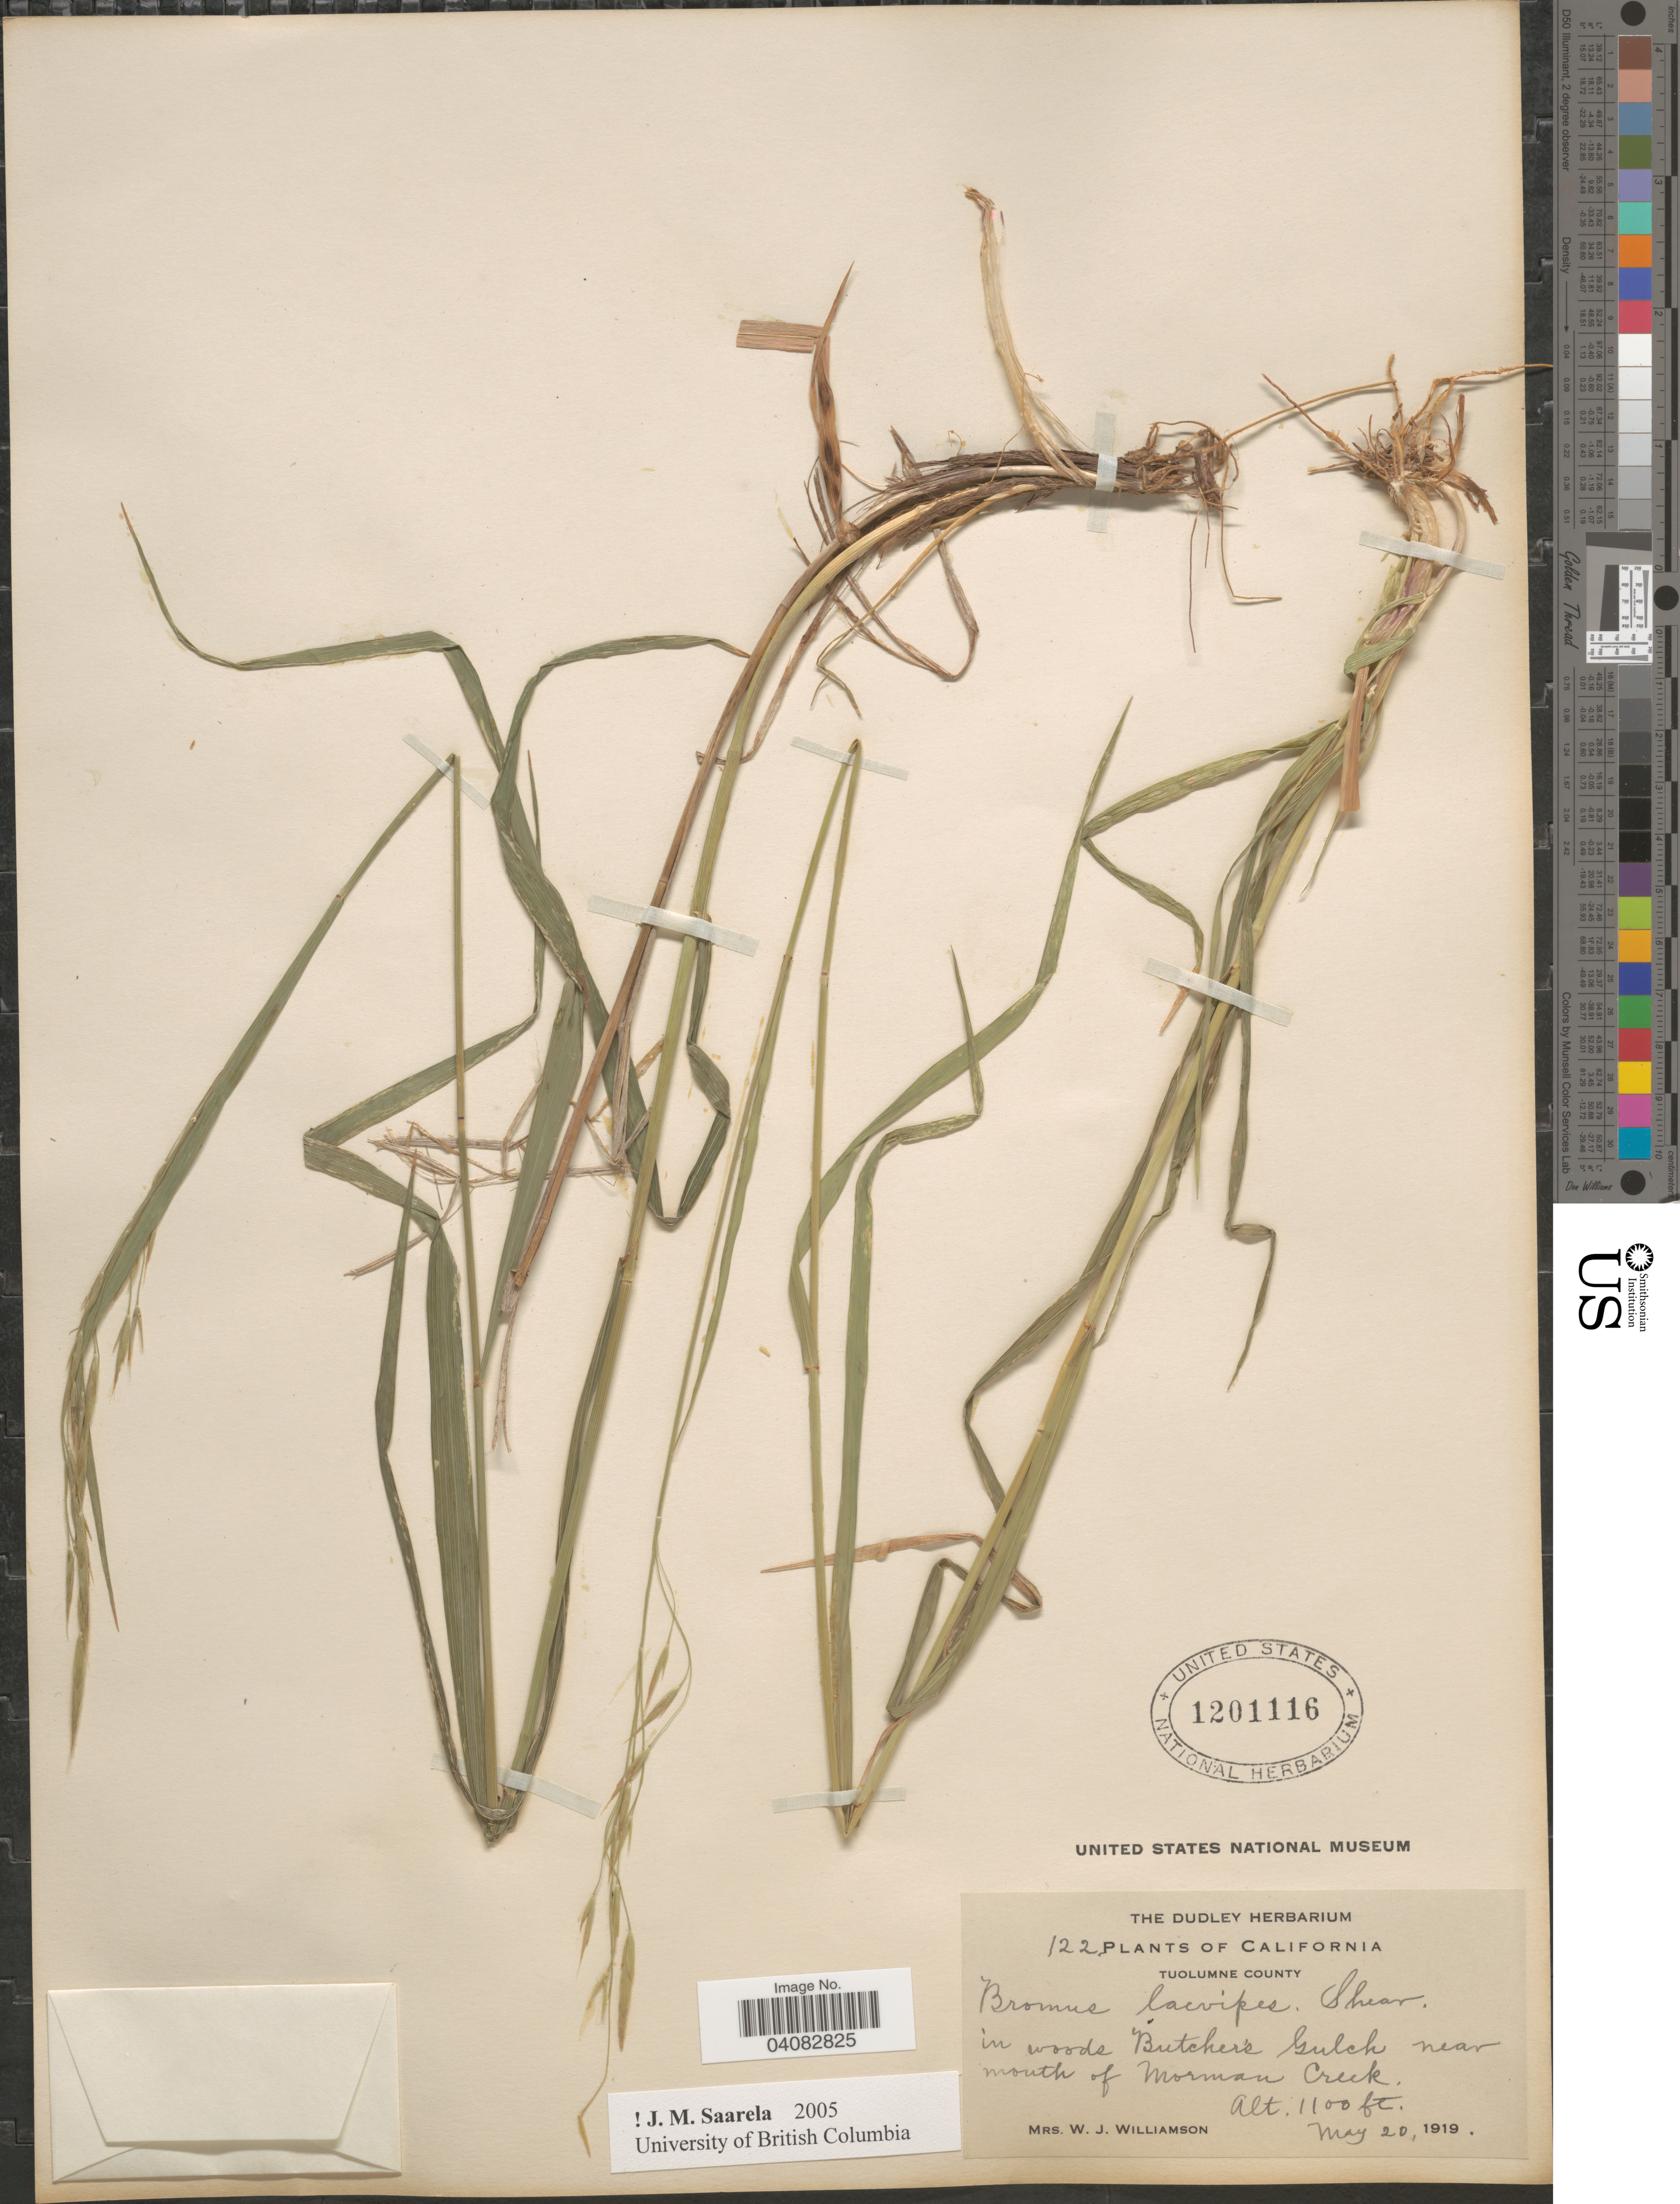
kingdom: Plantae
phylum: Tracheophyta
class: Liliopsida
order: Poales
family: Poaceae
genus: Bromus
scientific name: Bromus laevipes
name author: Shear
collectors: W. Williamson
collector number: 122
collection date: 1919-05-20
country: United States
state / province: California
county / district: Tuolumne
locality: Tuolumne County. In woods Butcher's Gulch near mouth of Morman Creek.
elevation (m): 335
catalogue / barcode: US 1201116